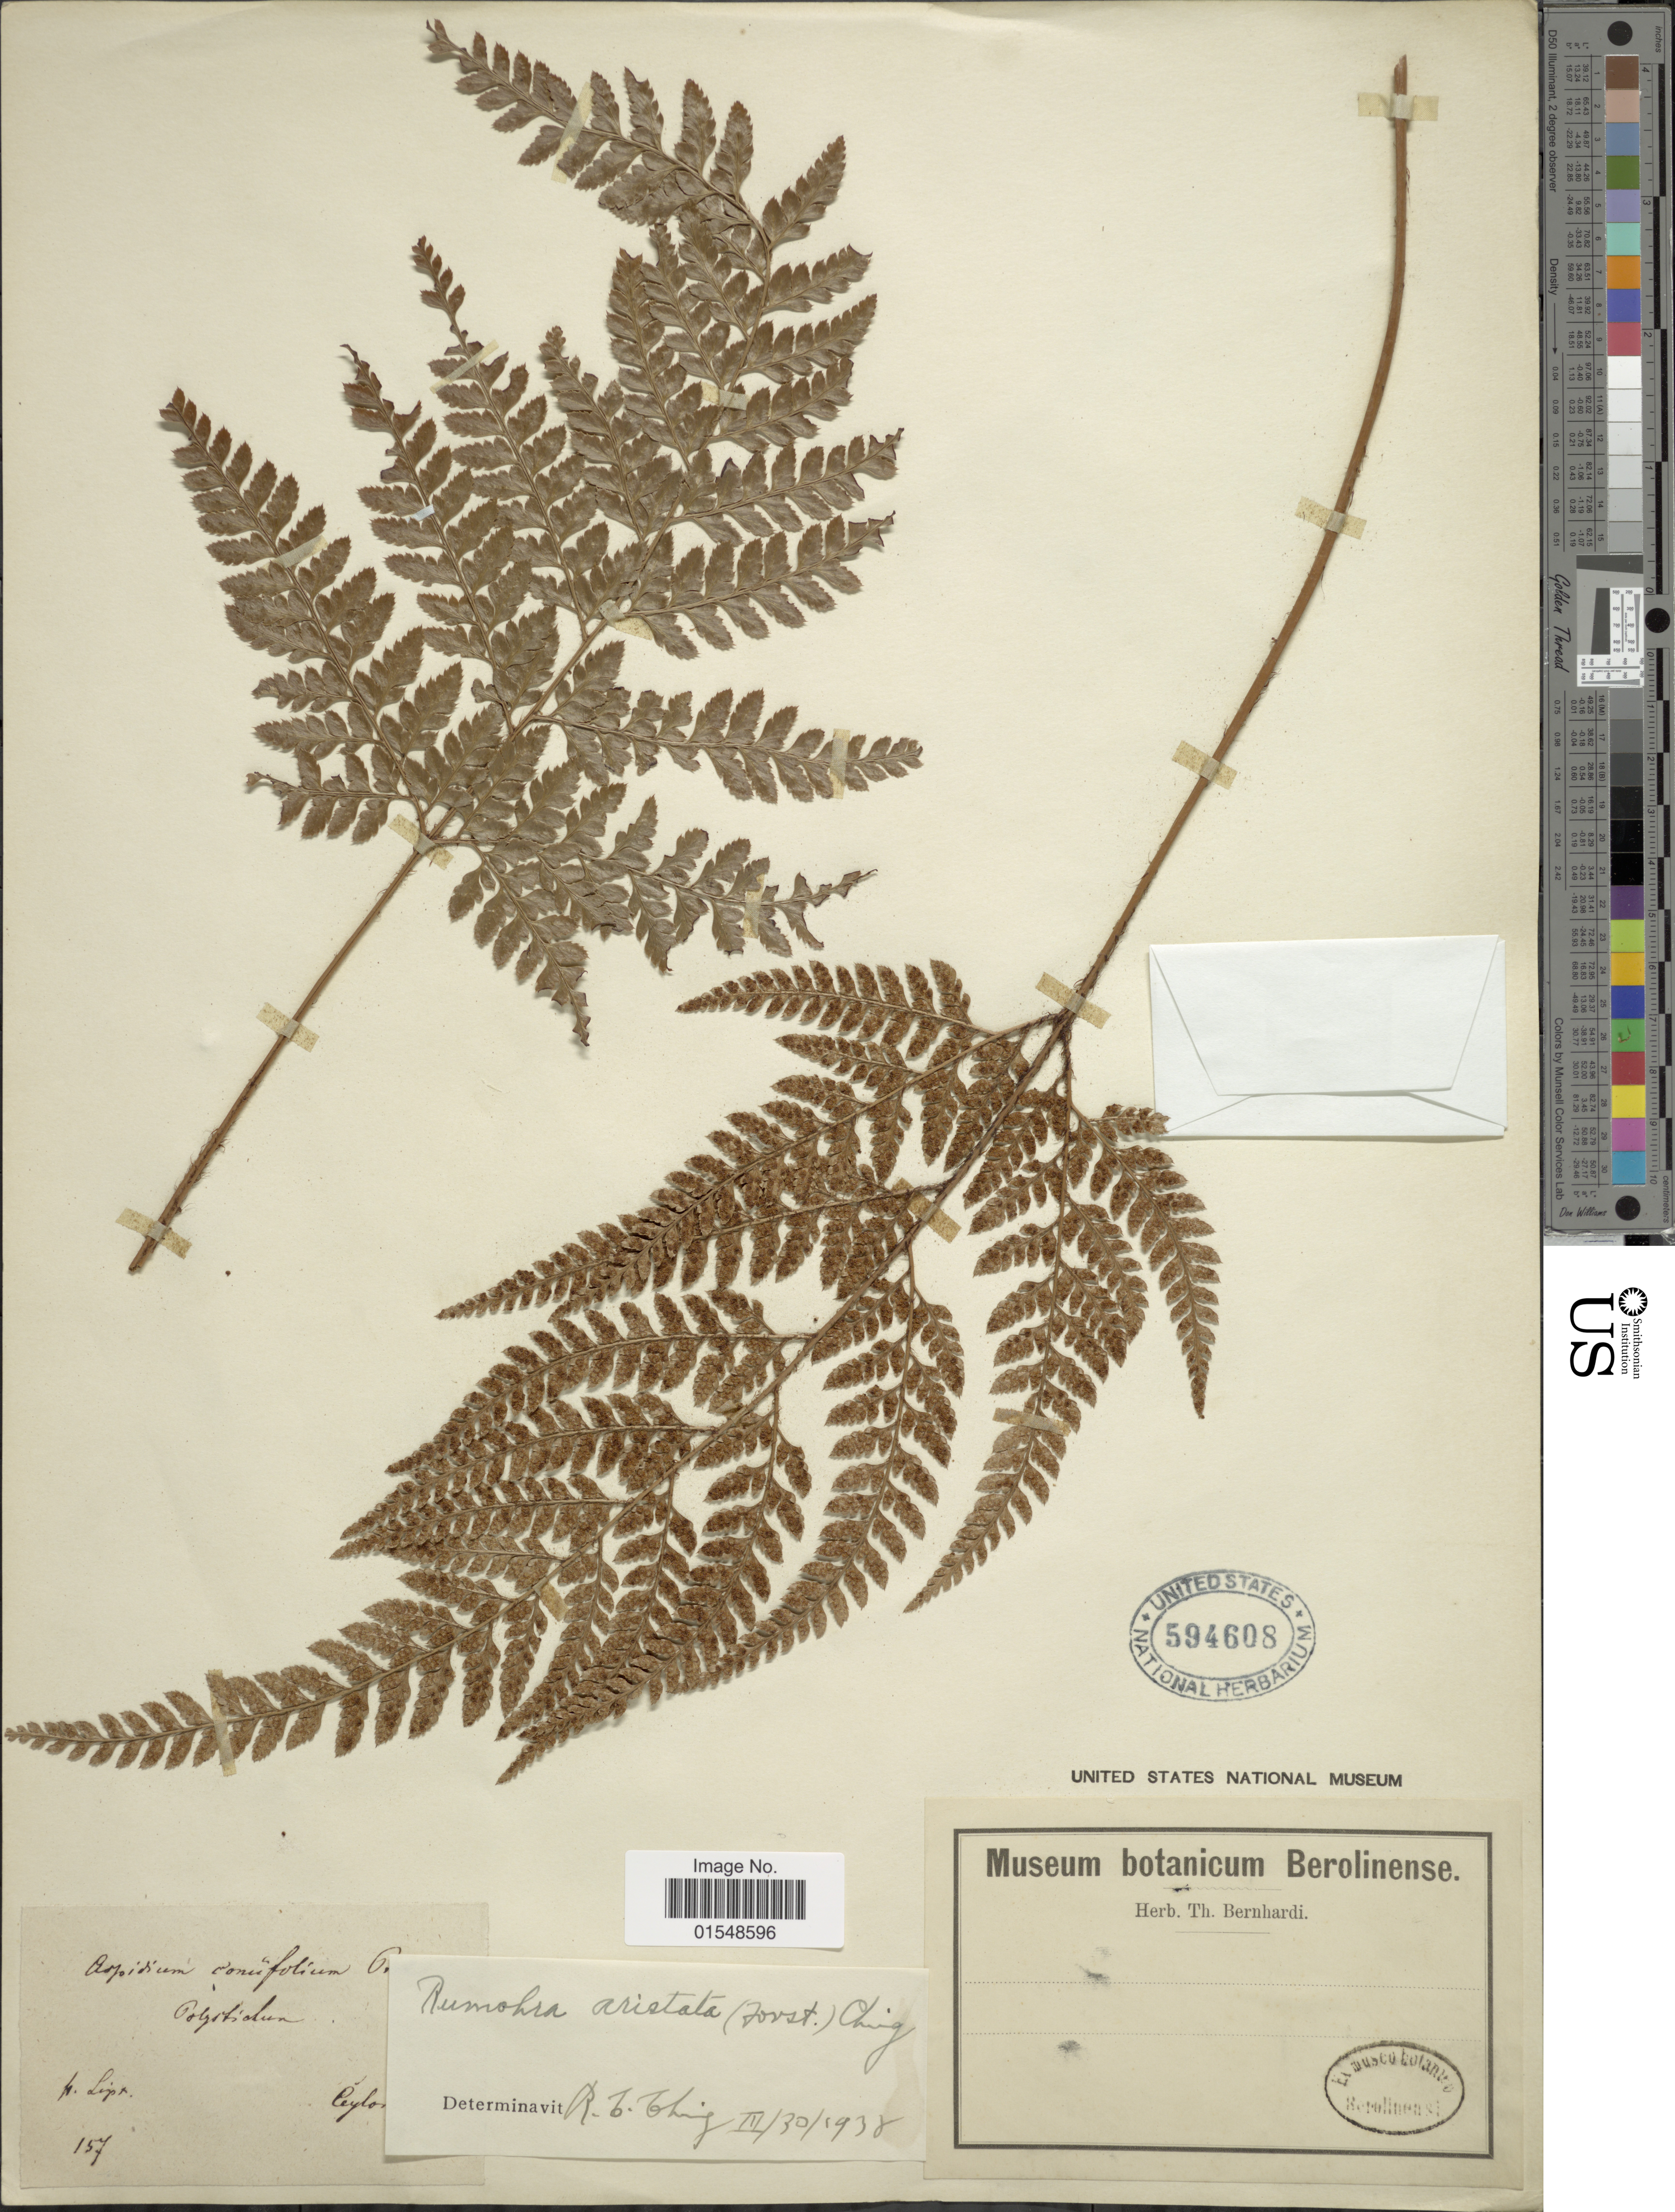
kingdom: Plantae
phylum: Tracheophyta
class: Polypodiopsida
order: Polypodiales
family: Dryopteridaceae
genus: Arachniodes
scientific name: Arachniodes aristata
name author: (G. Forst.) Tindale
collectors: Hort Lips.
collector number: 157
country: Sri Lanka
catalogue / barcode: US 594608